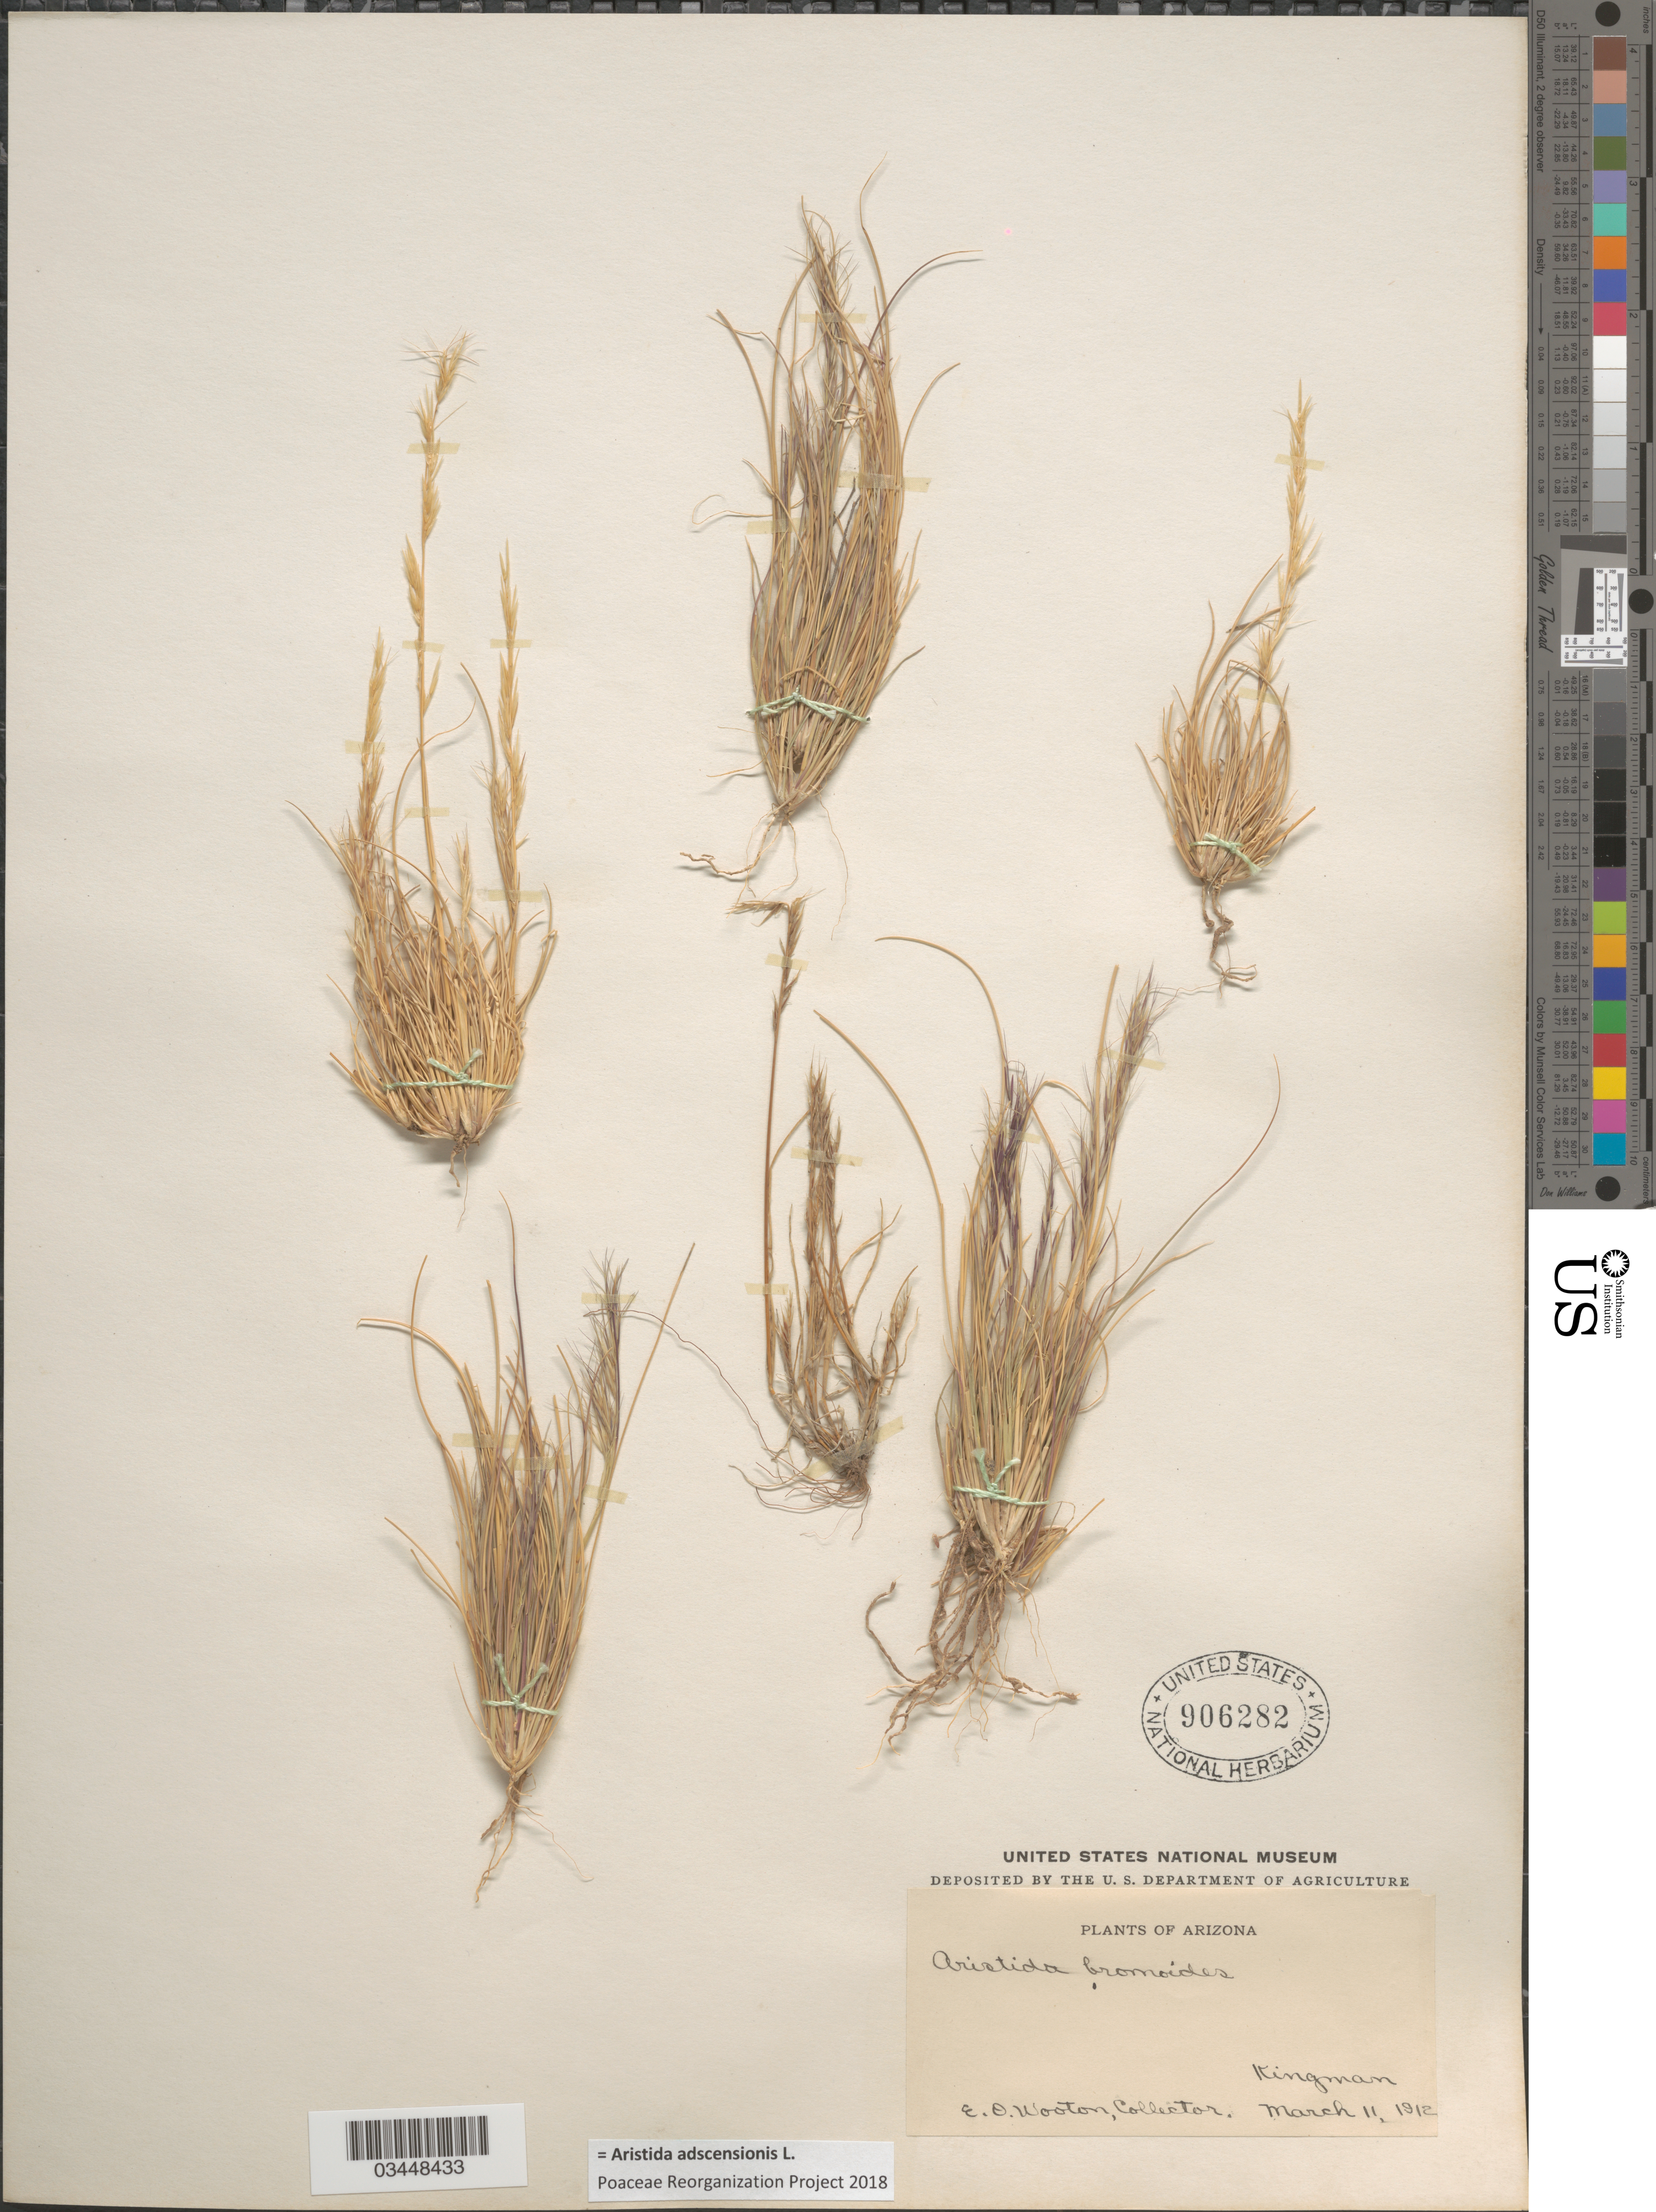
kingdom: Plantae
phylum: Tracheophyta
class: Liliopsida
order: Poales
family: Poaceae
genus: Aristida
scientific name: Aristida adscensionis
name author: L.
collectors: E. O. Wooton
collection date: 1912-03-11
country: United States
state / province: Arizona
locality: Kingman.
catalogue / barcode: US 906282